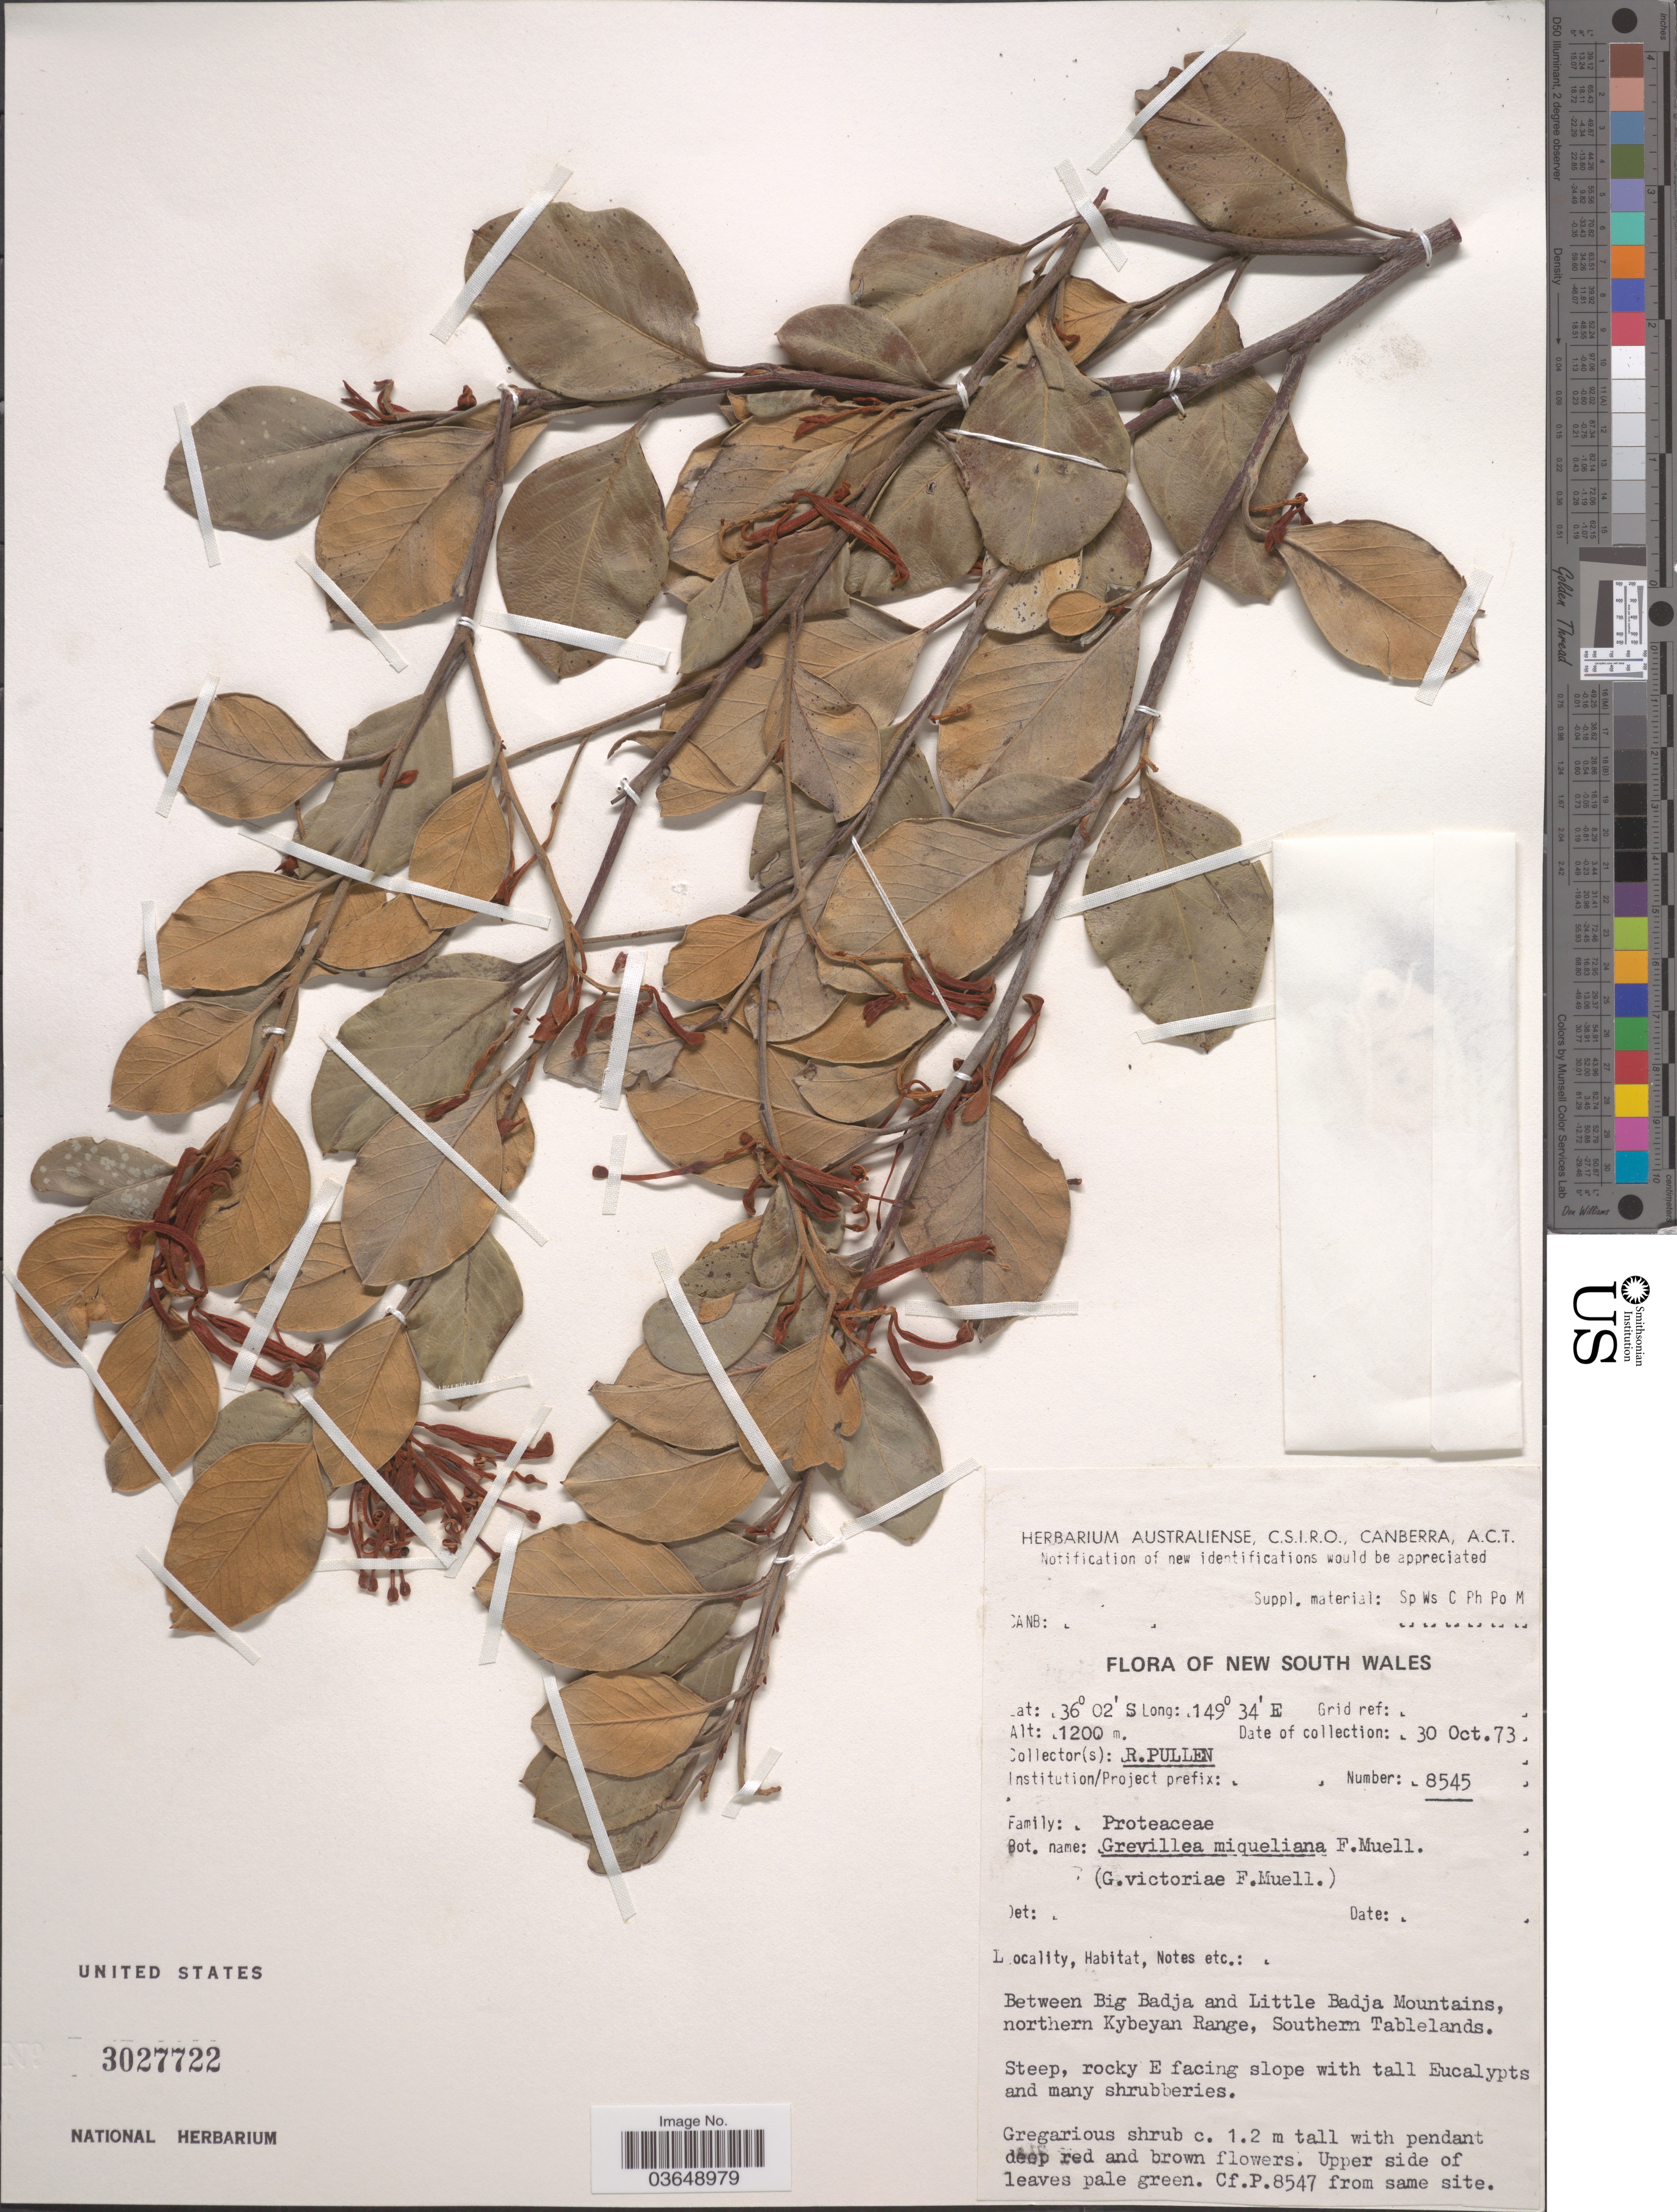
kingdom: Plantae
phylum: Tracheophyta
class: Magnoliopsida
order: Proteales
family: Proteaceae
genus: Grevillea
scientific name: Grevillea miqueliana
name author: F. Muell.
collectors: R. Pullen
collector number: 8545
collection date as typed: Transcribed d/m/y: 30/10/73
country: Australia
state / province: New South Wales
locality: Between Big Badja and Little Badja Mountains, northern Kybeyan Range, Southern Tablelands.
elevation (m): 1200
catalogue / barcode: US 3027722